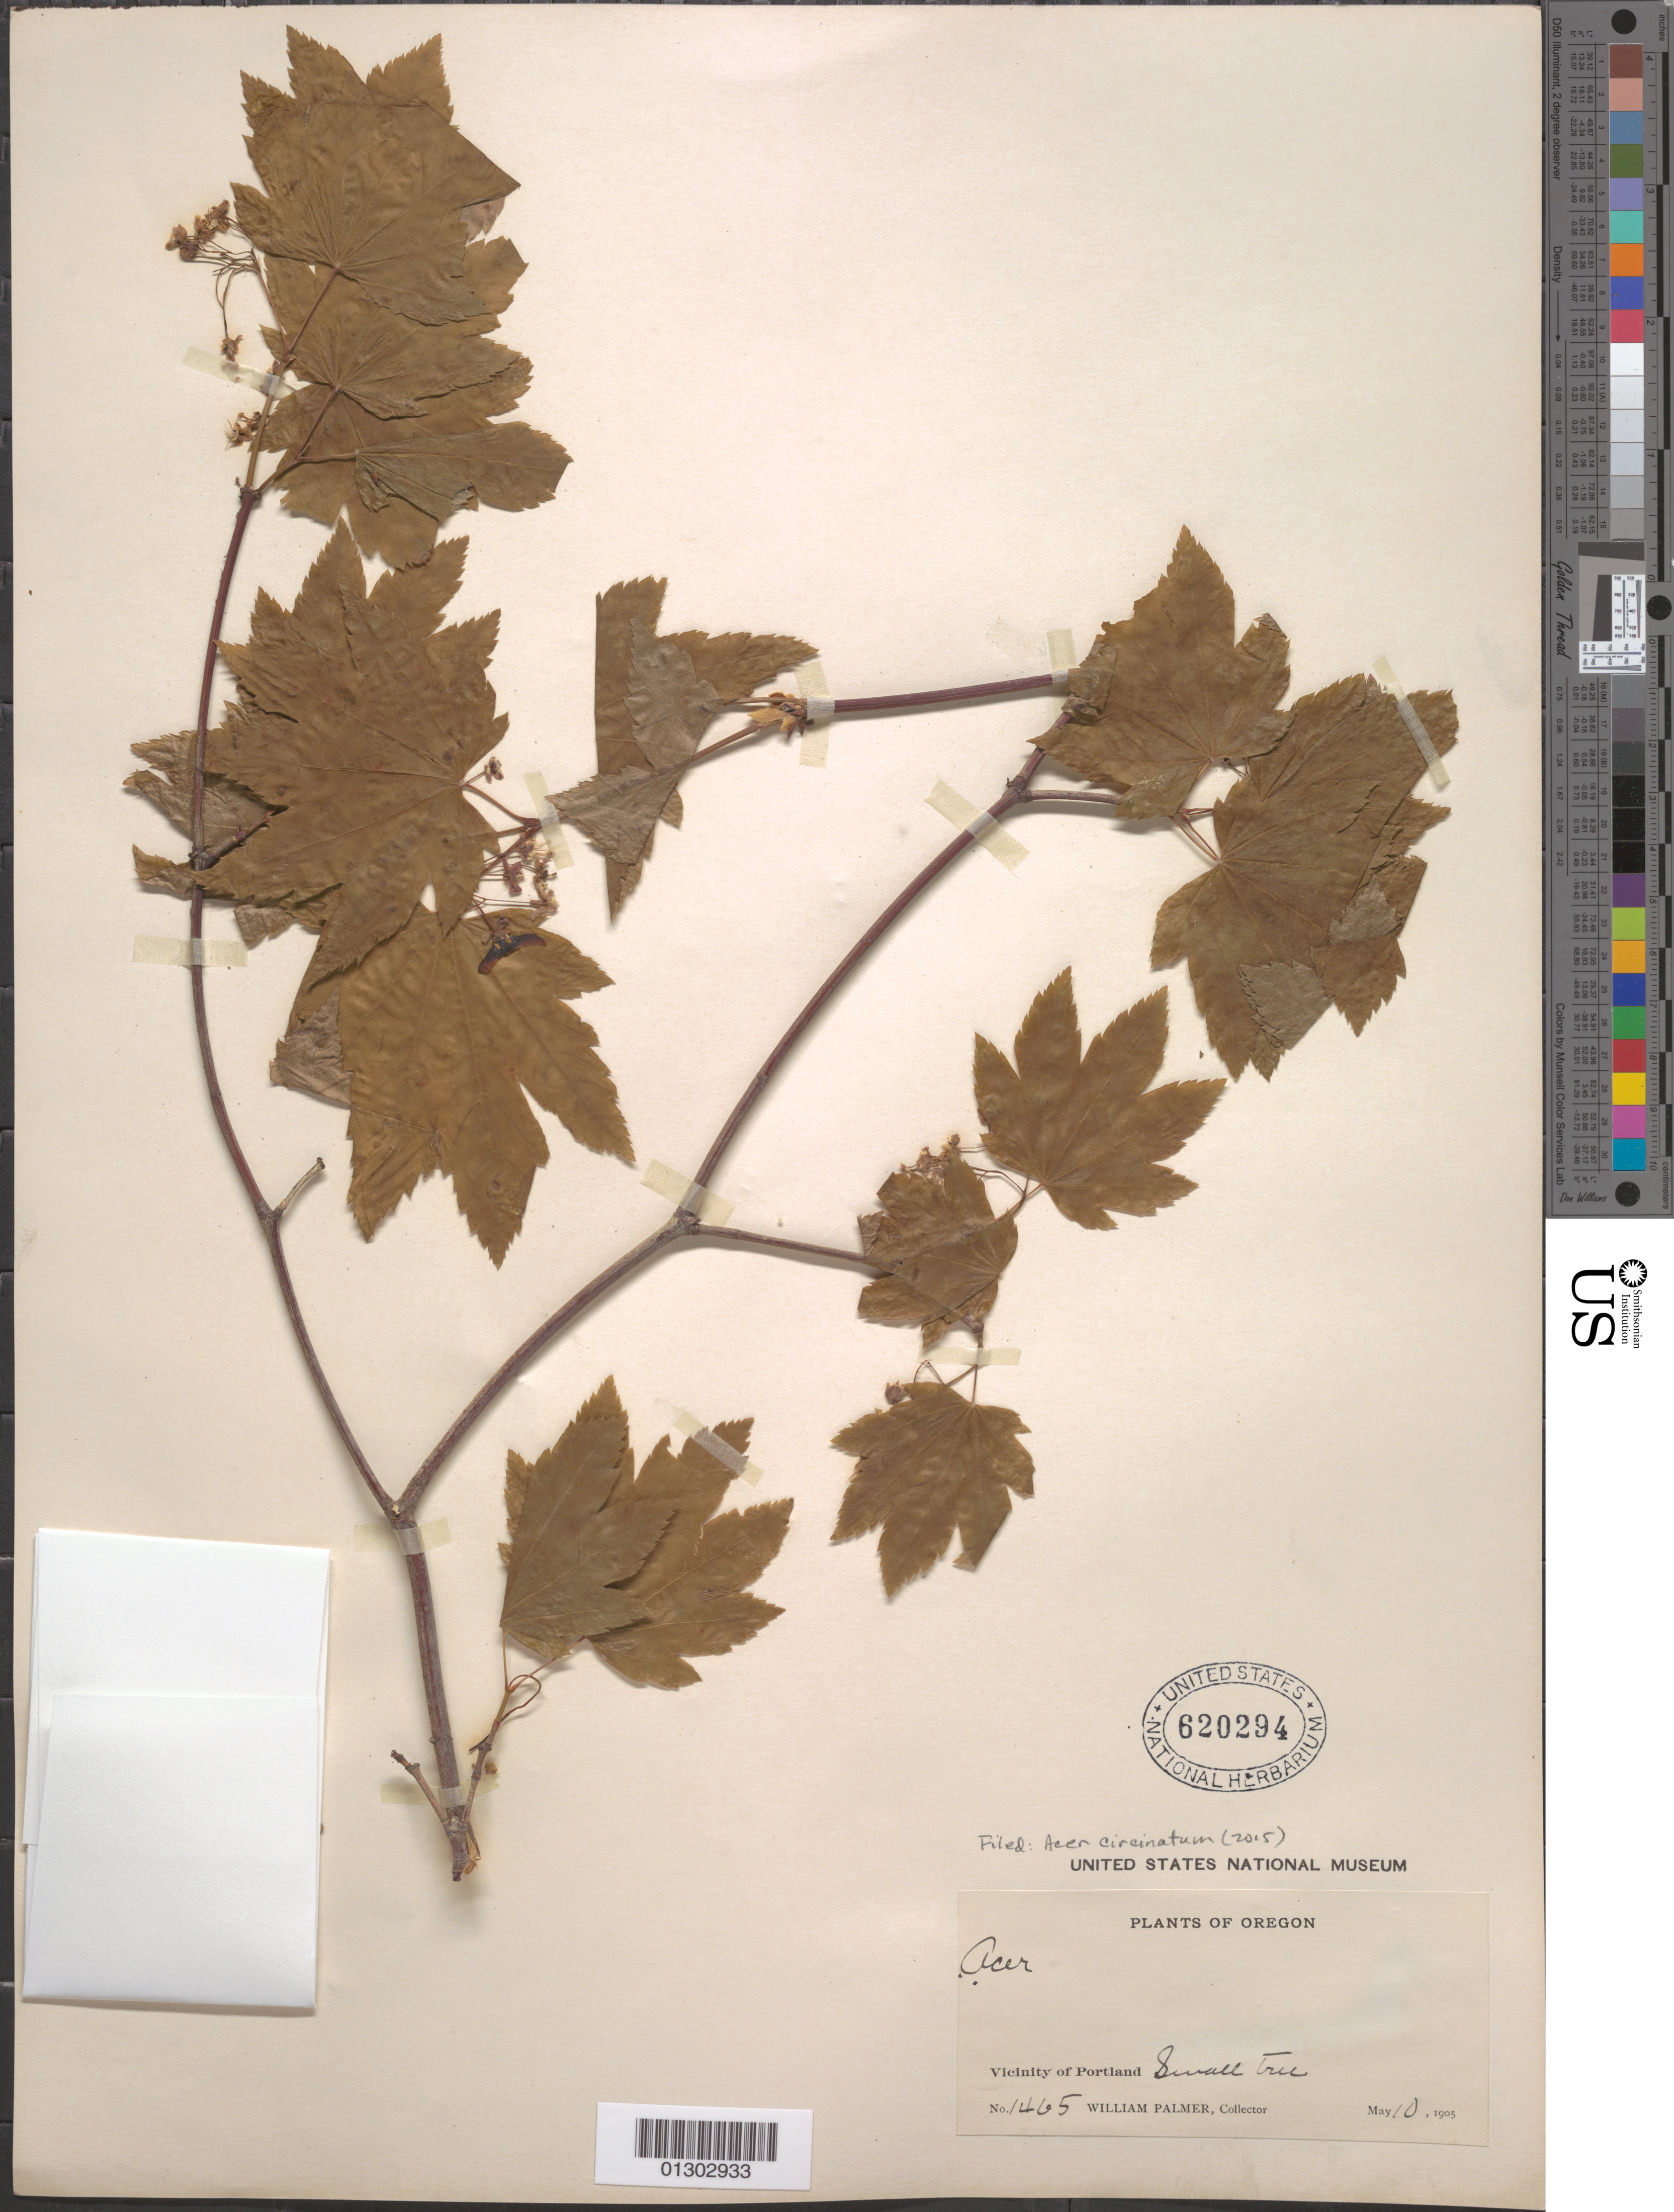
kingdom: Plantae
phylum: Tracheophyta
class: Magnoliopsida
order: Sapindales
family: Sapindaceae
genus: Acer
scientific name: Acer circinatum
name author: Pursh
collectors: W. Palmer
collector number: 1465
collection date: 1905-05-10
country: United States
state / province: Oregon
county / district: Multnomah County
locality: Portland vicinity.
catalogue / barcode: US 620294